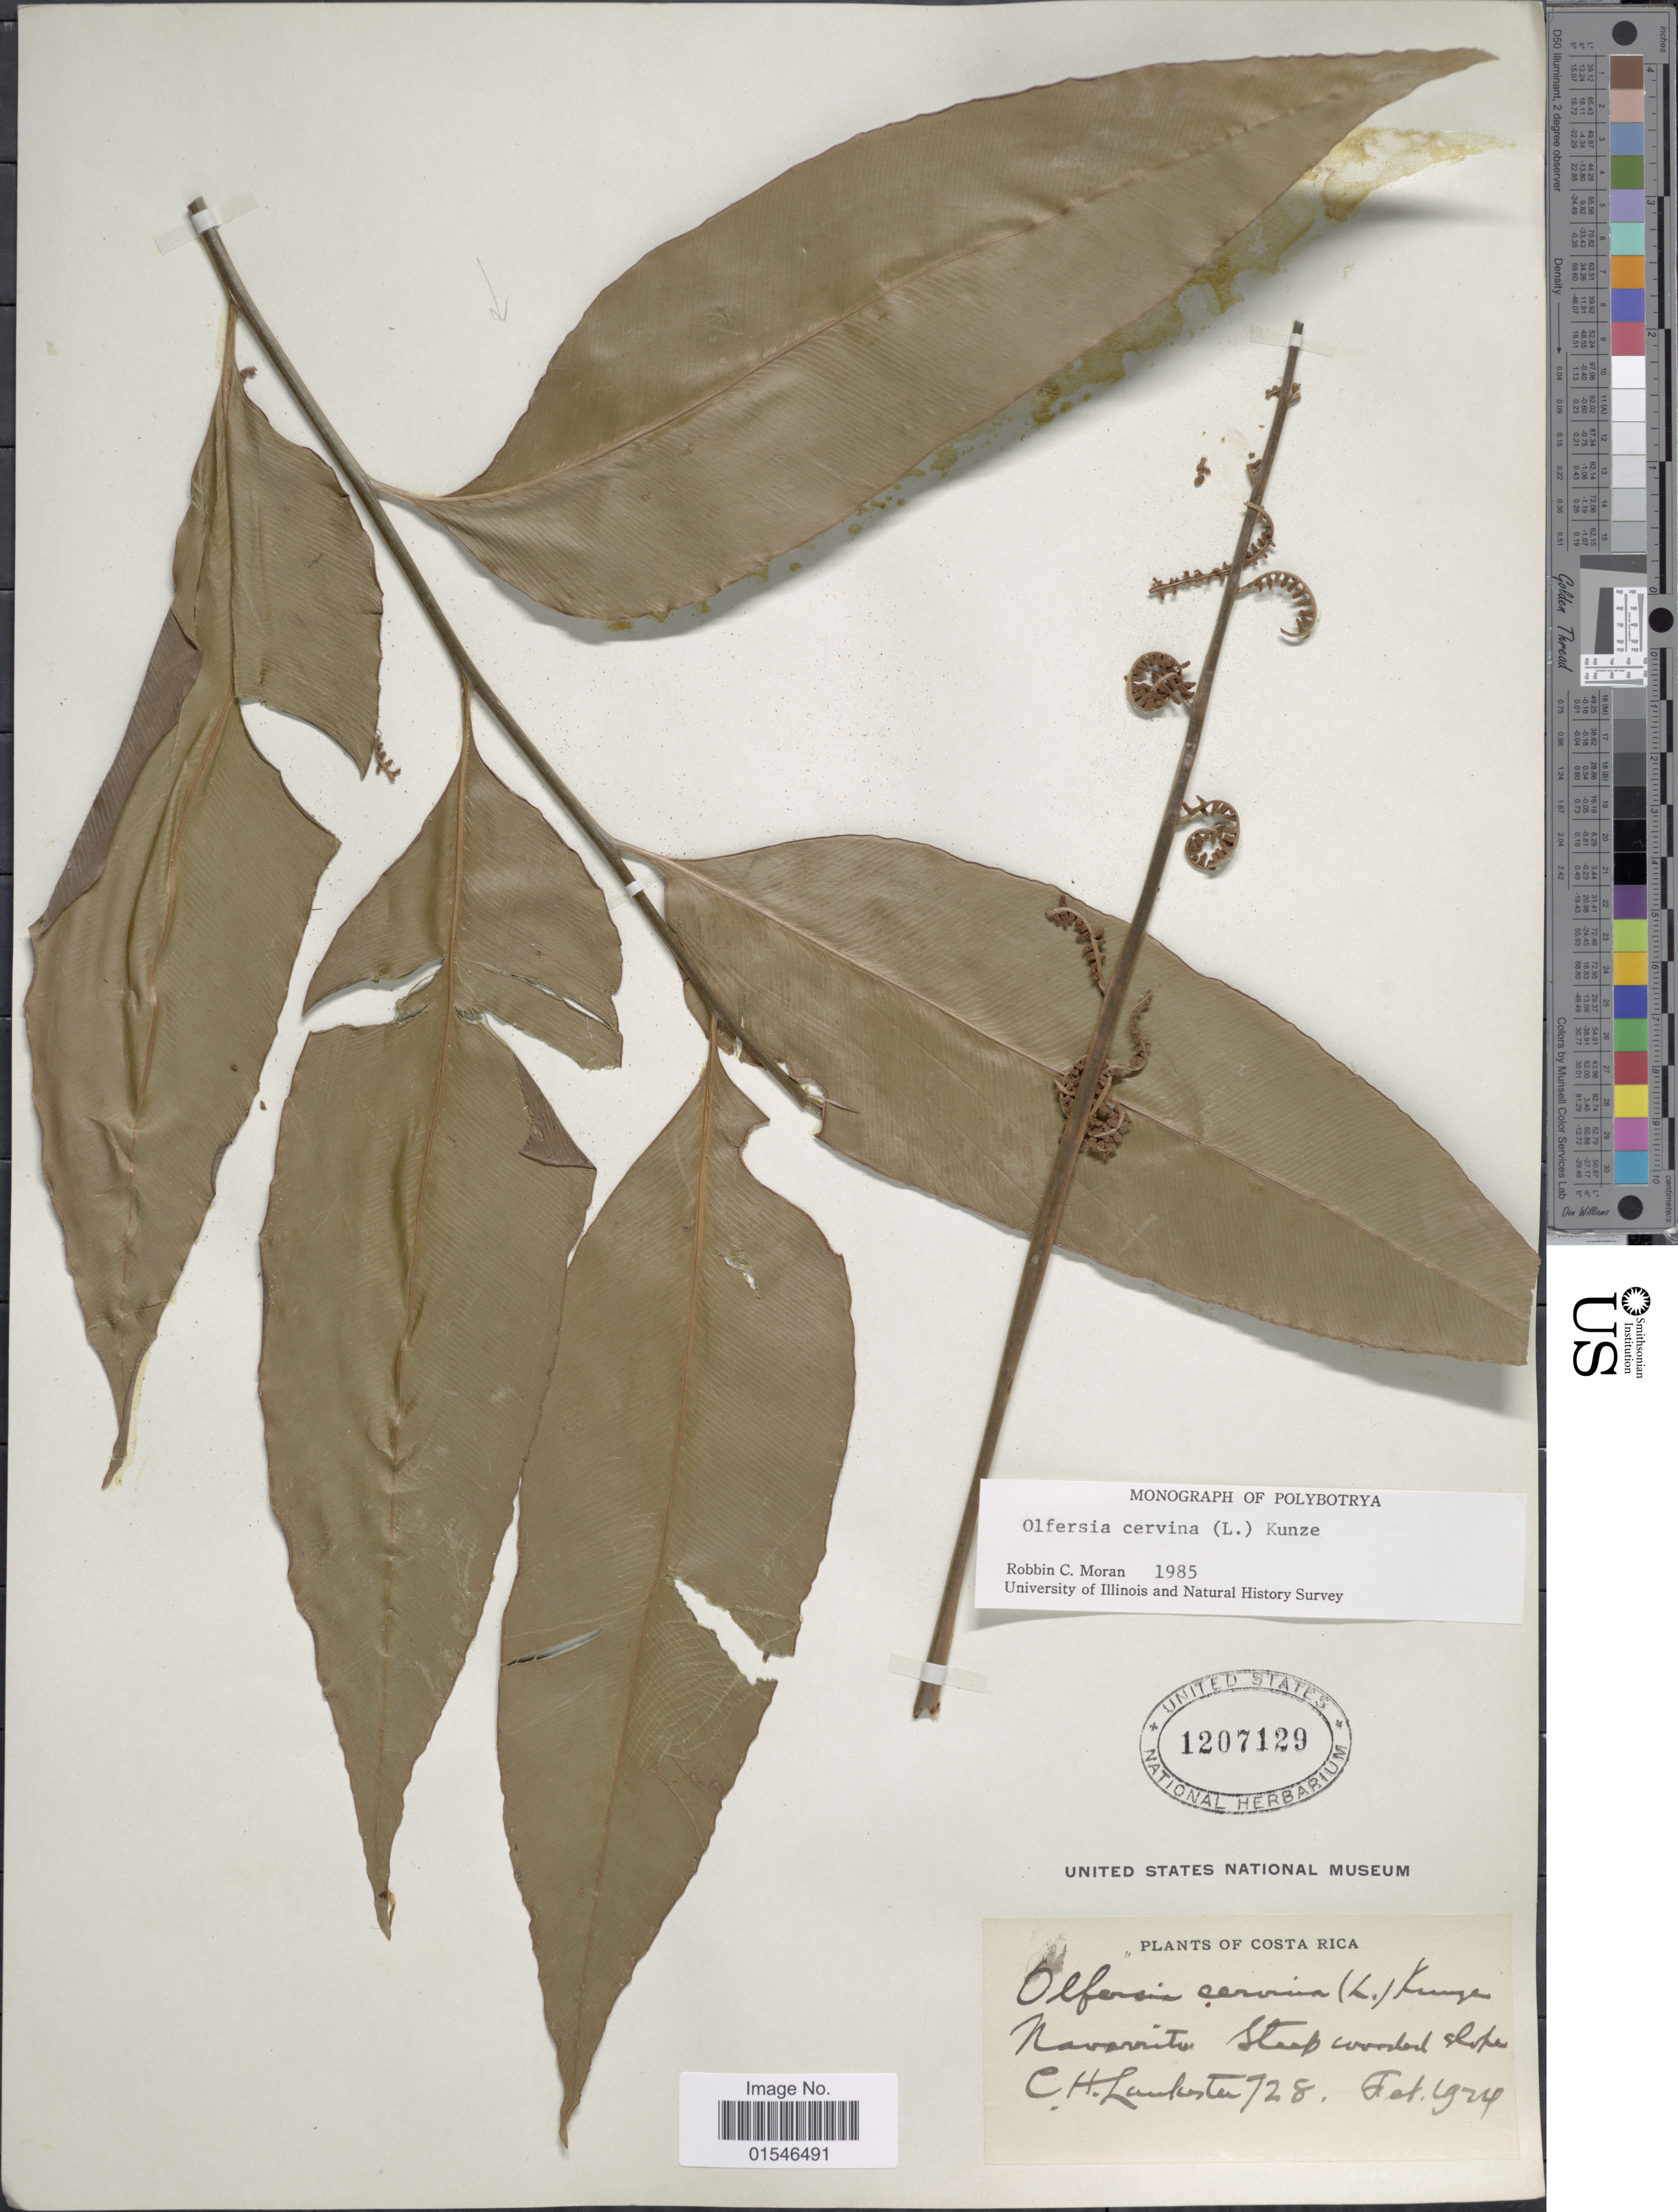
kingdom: Plantae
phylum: Tracheophyta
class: Polypodiopsida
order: Polypodiales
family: Dryopteridaceae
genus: Olfersia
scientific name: Olfersia cervina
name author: (L.) Kunze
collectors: C. H. Lankester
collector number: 728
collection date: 1924-02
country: Costa Rica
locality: Navarrito steep wooded slope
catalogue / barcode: US 1207129